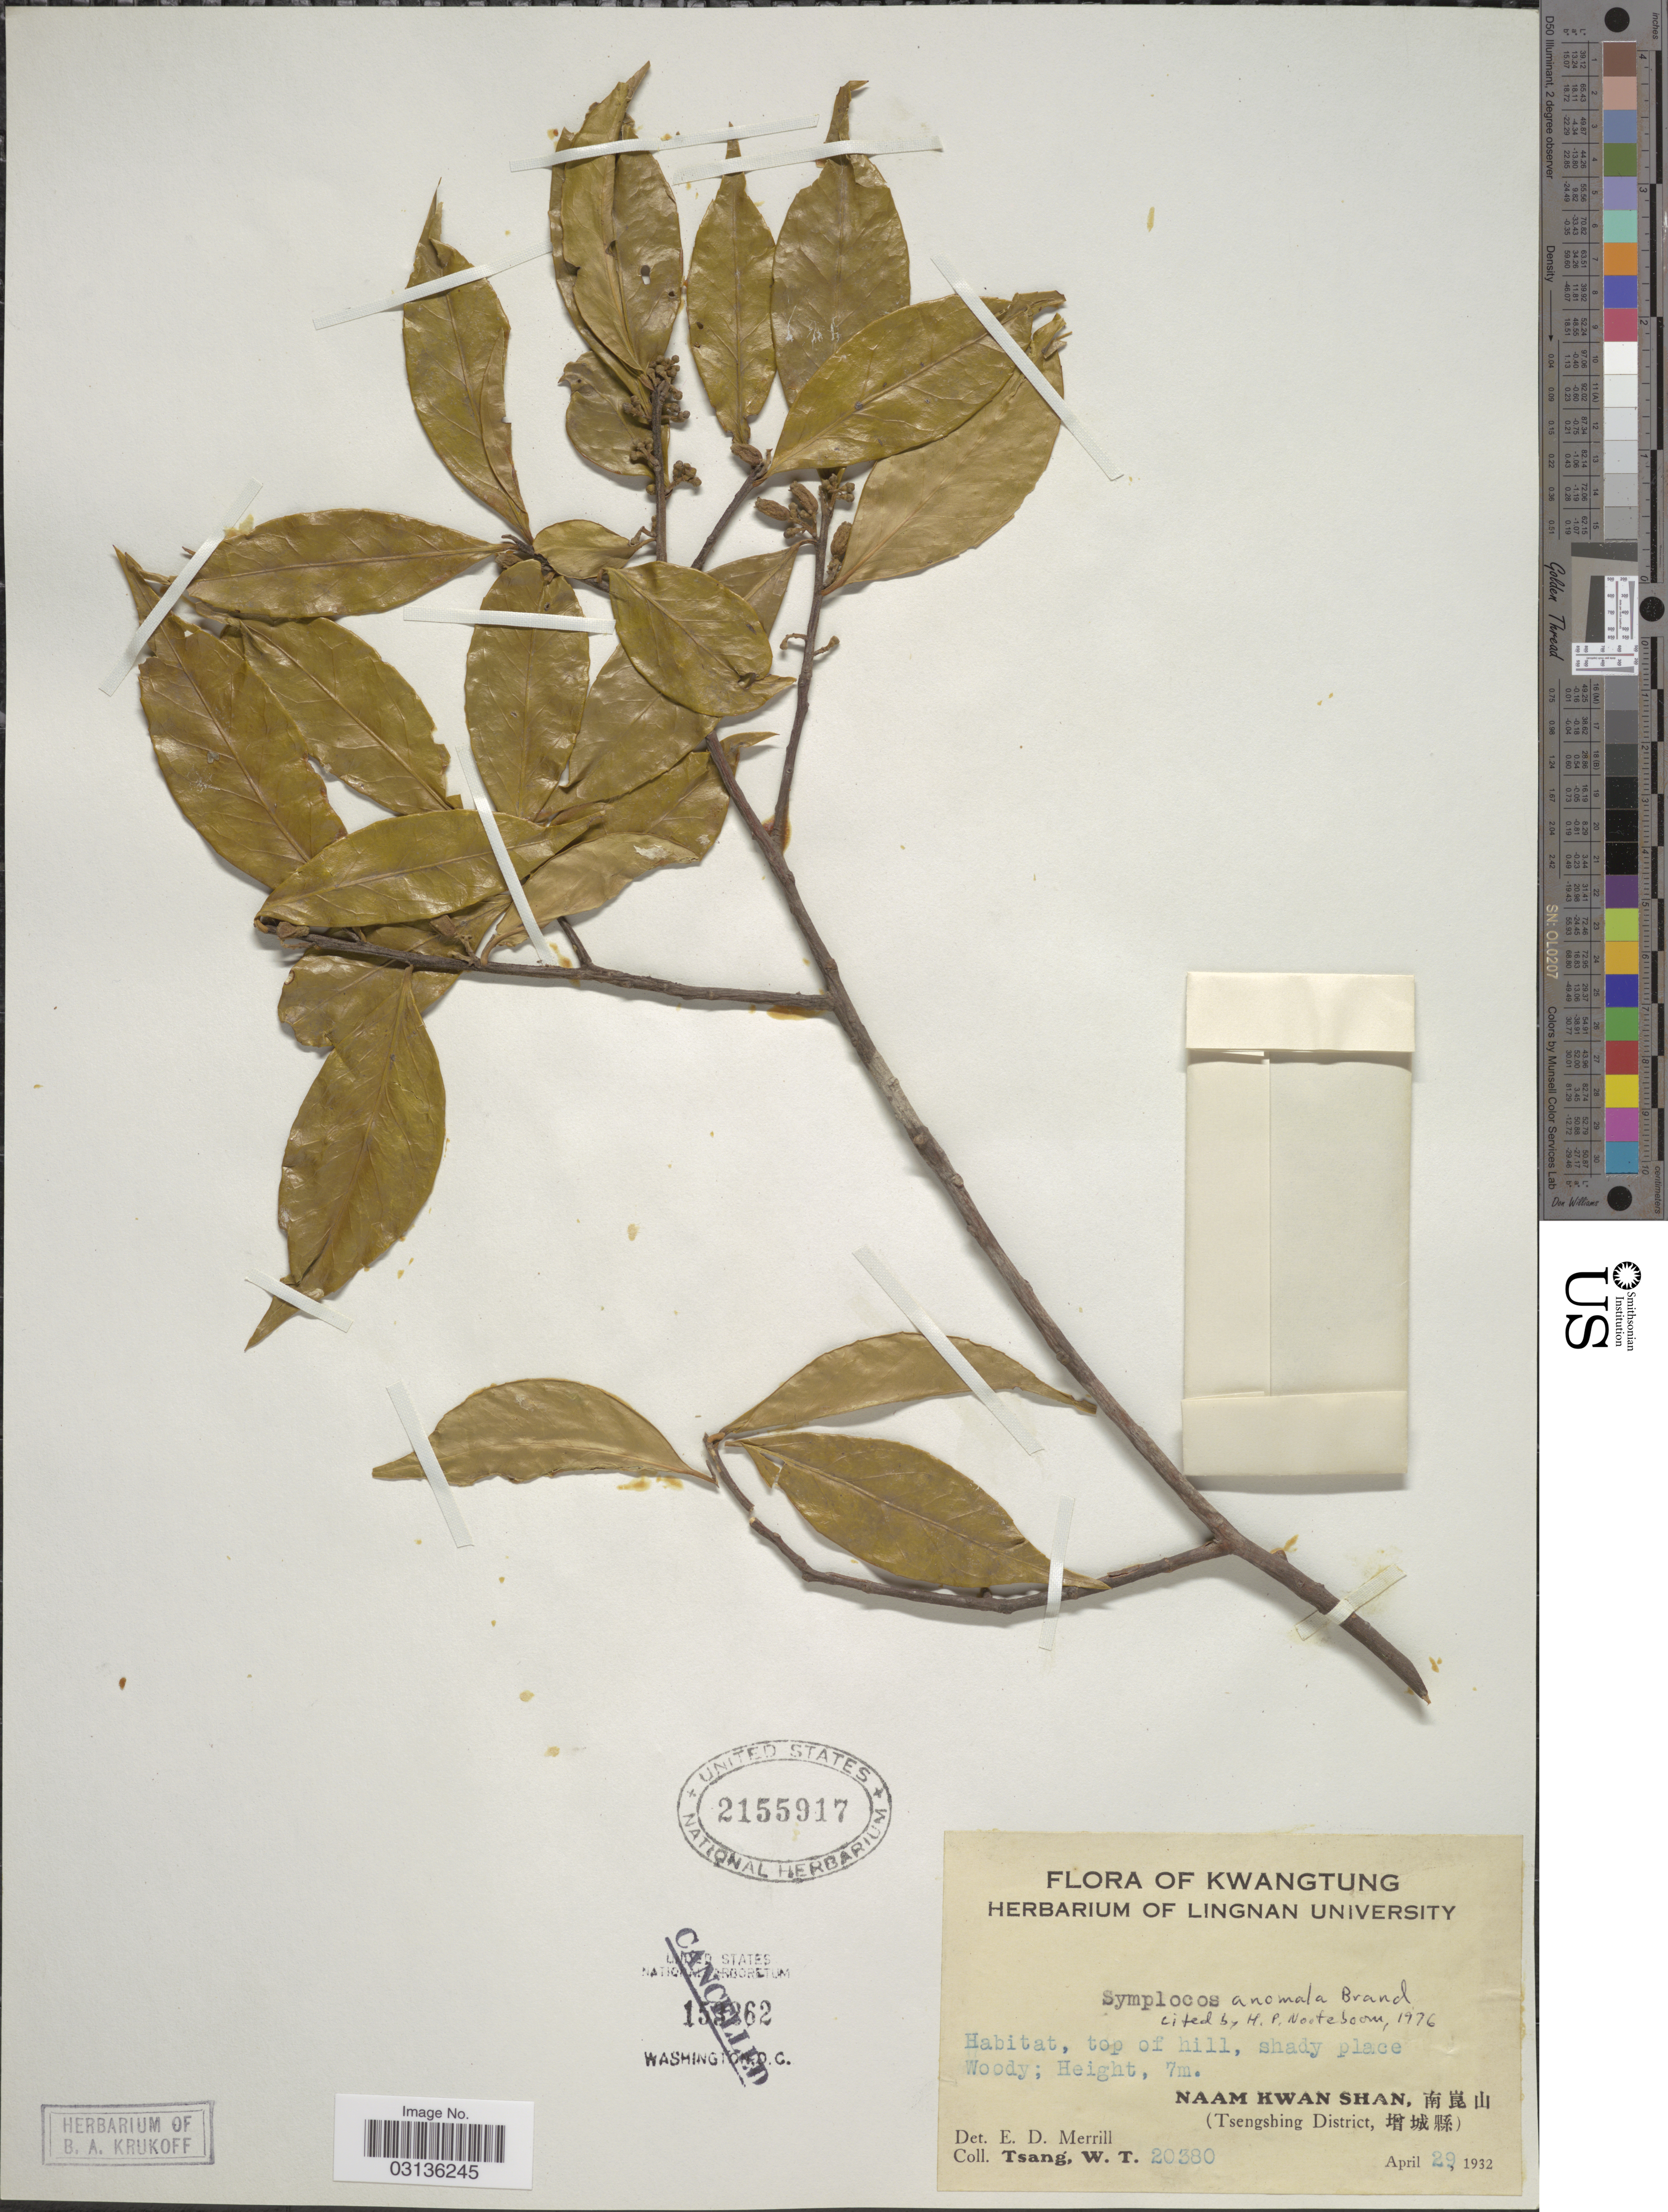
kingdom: Plantae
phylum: Tracheophyta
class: Magnoliopsida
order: Ericales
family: Symplocaceae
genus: Symplocos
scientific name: Symplocos anomala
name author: Brand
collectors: W. T. Tsang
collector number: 20380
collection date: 1932-04-29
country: China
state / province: Guangdong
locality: Kwangtung. Naam Kwan Shan. (Tsengshing District).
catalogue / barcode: US 2155917